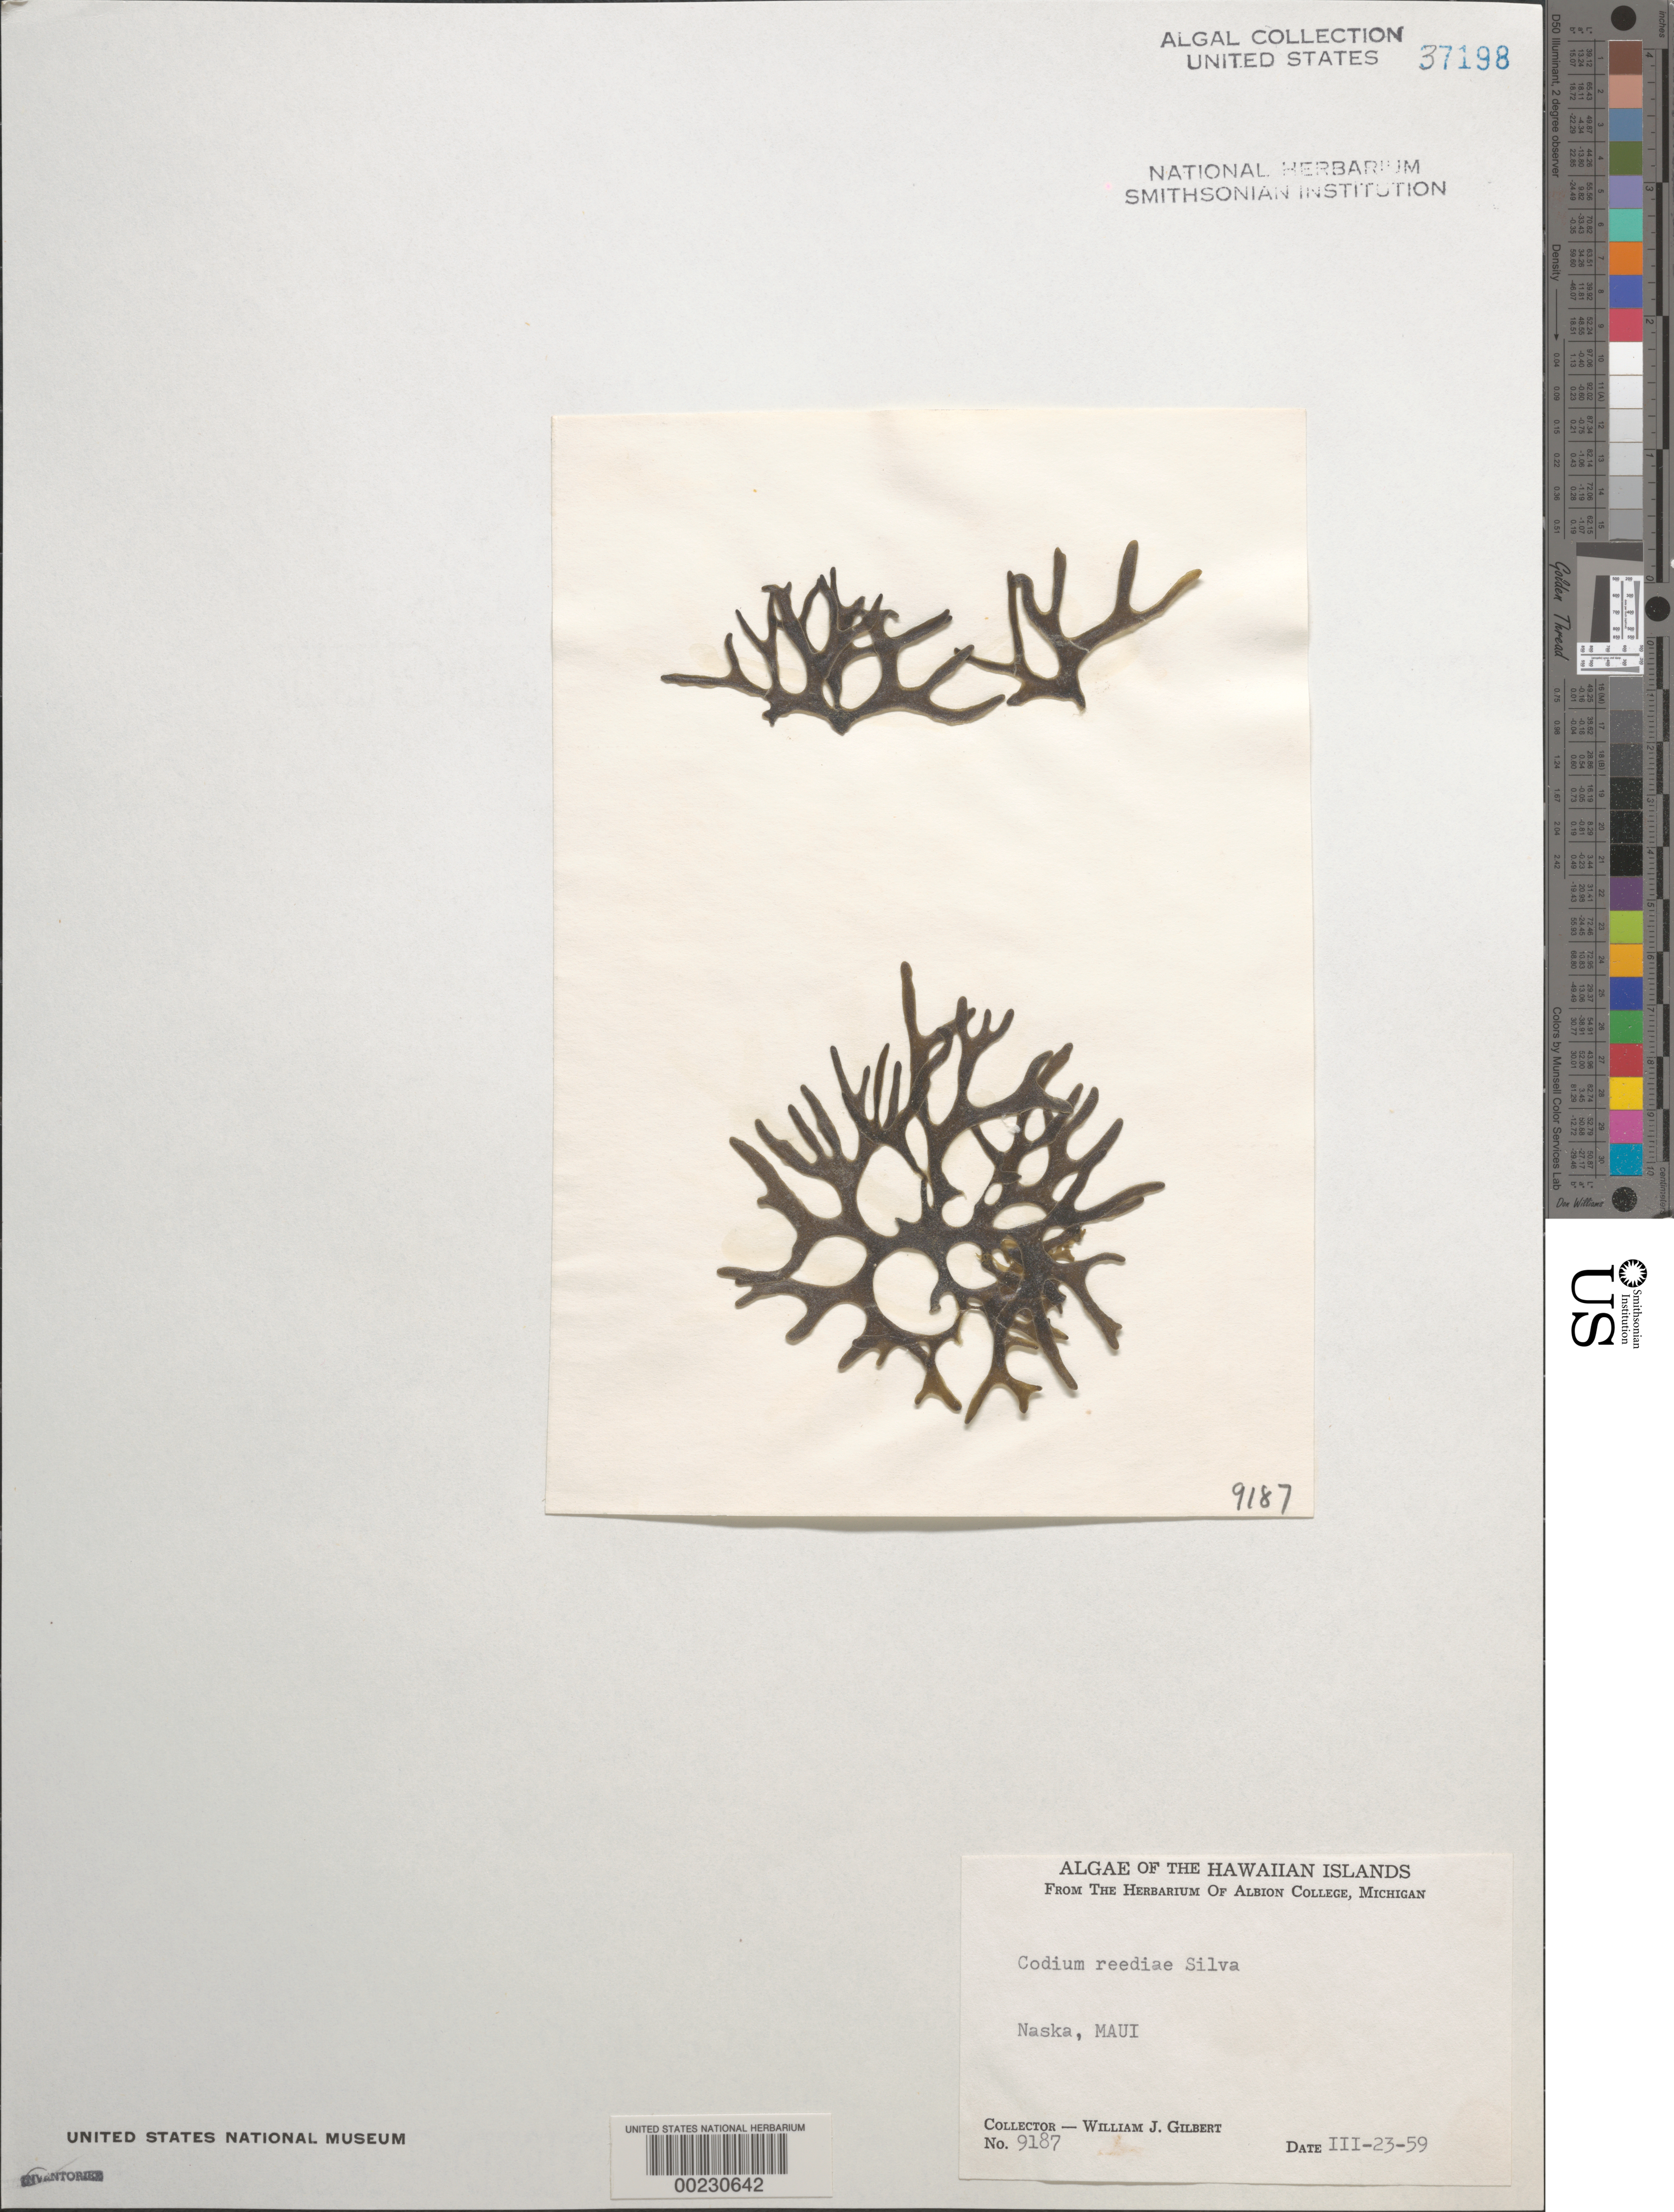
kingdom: Plantae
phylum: Chlorophyta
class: Ulvophyceae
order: Bryopsidales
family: Codiaceae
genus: Codium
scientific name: Codium reediae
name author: P.C. Silva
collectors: W. J. Gilbert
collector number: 9187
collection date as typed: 23 Mar 1959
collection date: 1959-03-23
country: United States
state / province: Hawaii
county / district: Maui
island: Maui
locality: NASKA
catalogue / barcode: US 37198